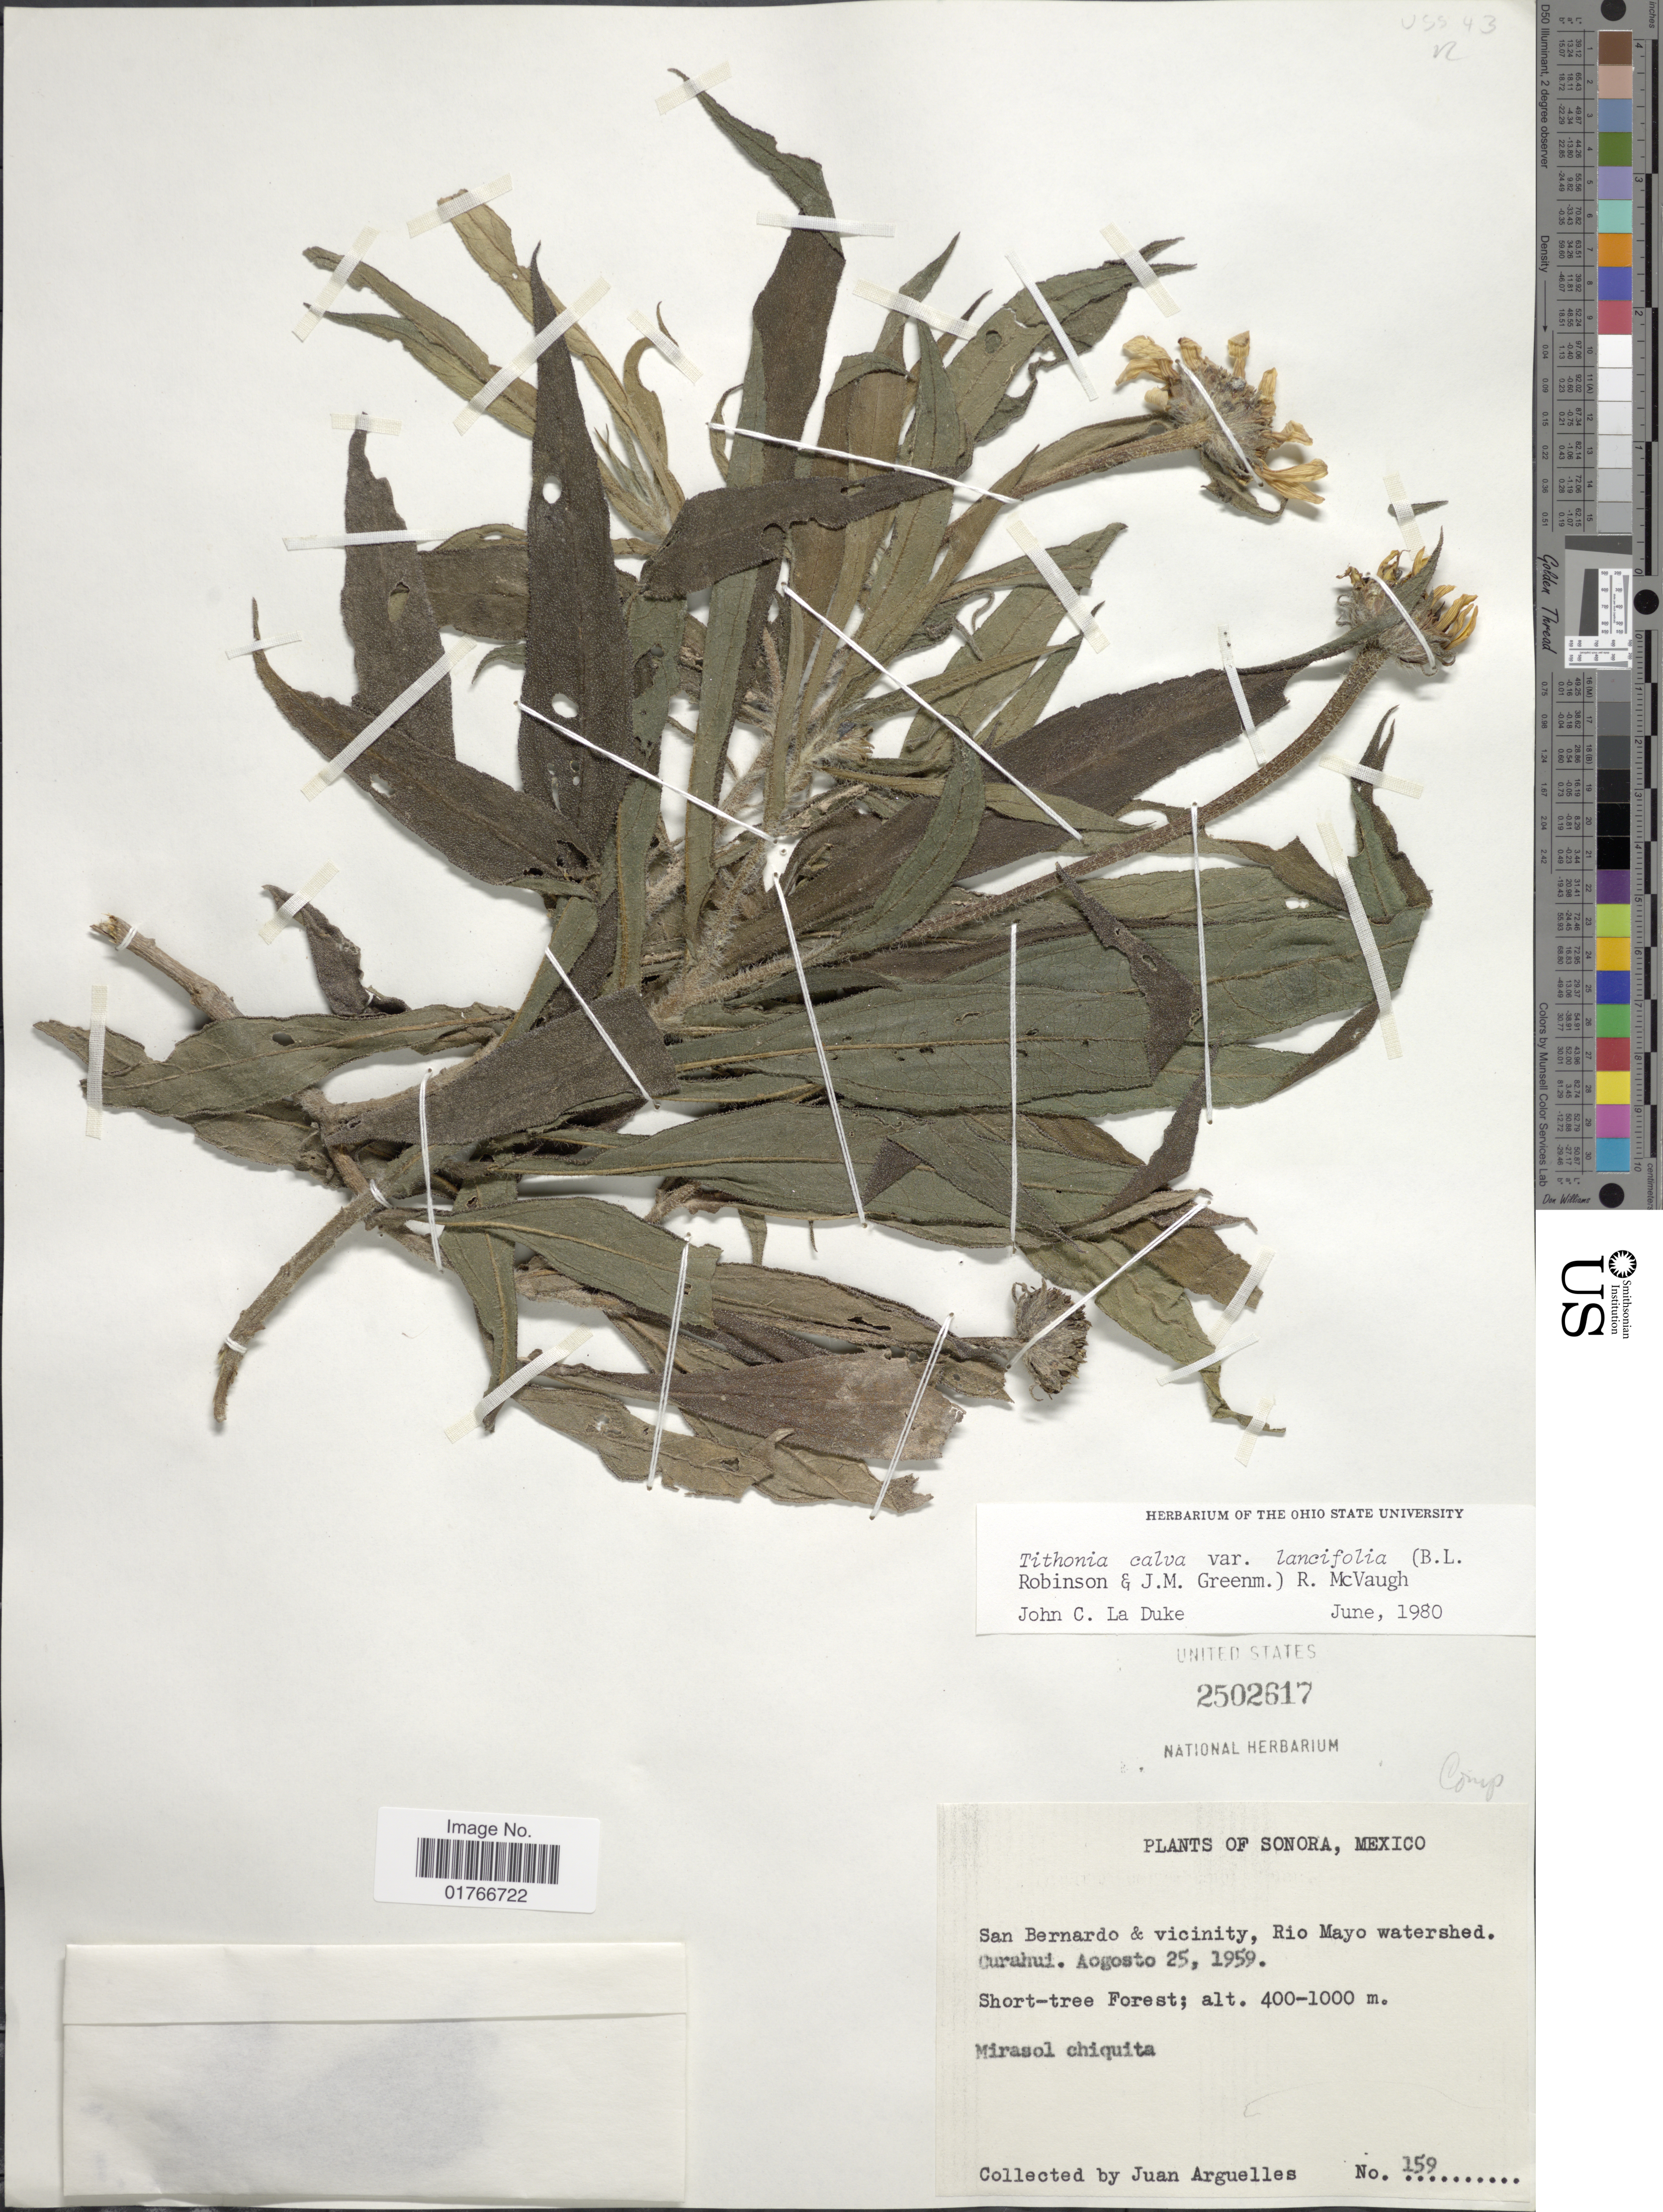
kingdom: Plantae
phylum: Tracheophyta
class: Magnoliopsida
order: Asterales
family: Asteraceae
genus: Tithonia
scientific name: Tithonia calva var. lancifolia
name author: (B.L. Rob. & Greenm.) McVaugh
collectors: J. Arguelles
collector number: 159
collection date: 1959-08-25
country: Mexico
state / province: Sonora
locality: San Bernardo & vicinity, Rio Mayo watershed, Curahui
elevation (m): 400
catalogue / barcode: US 2502617